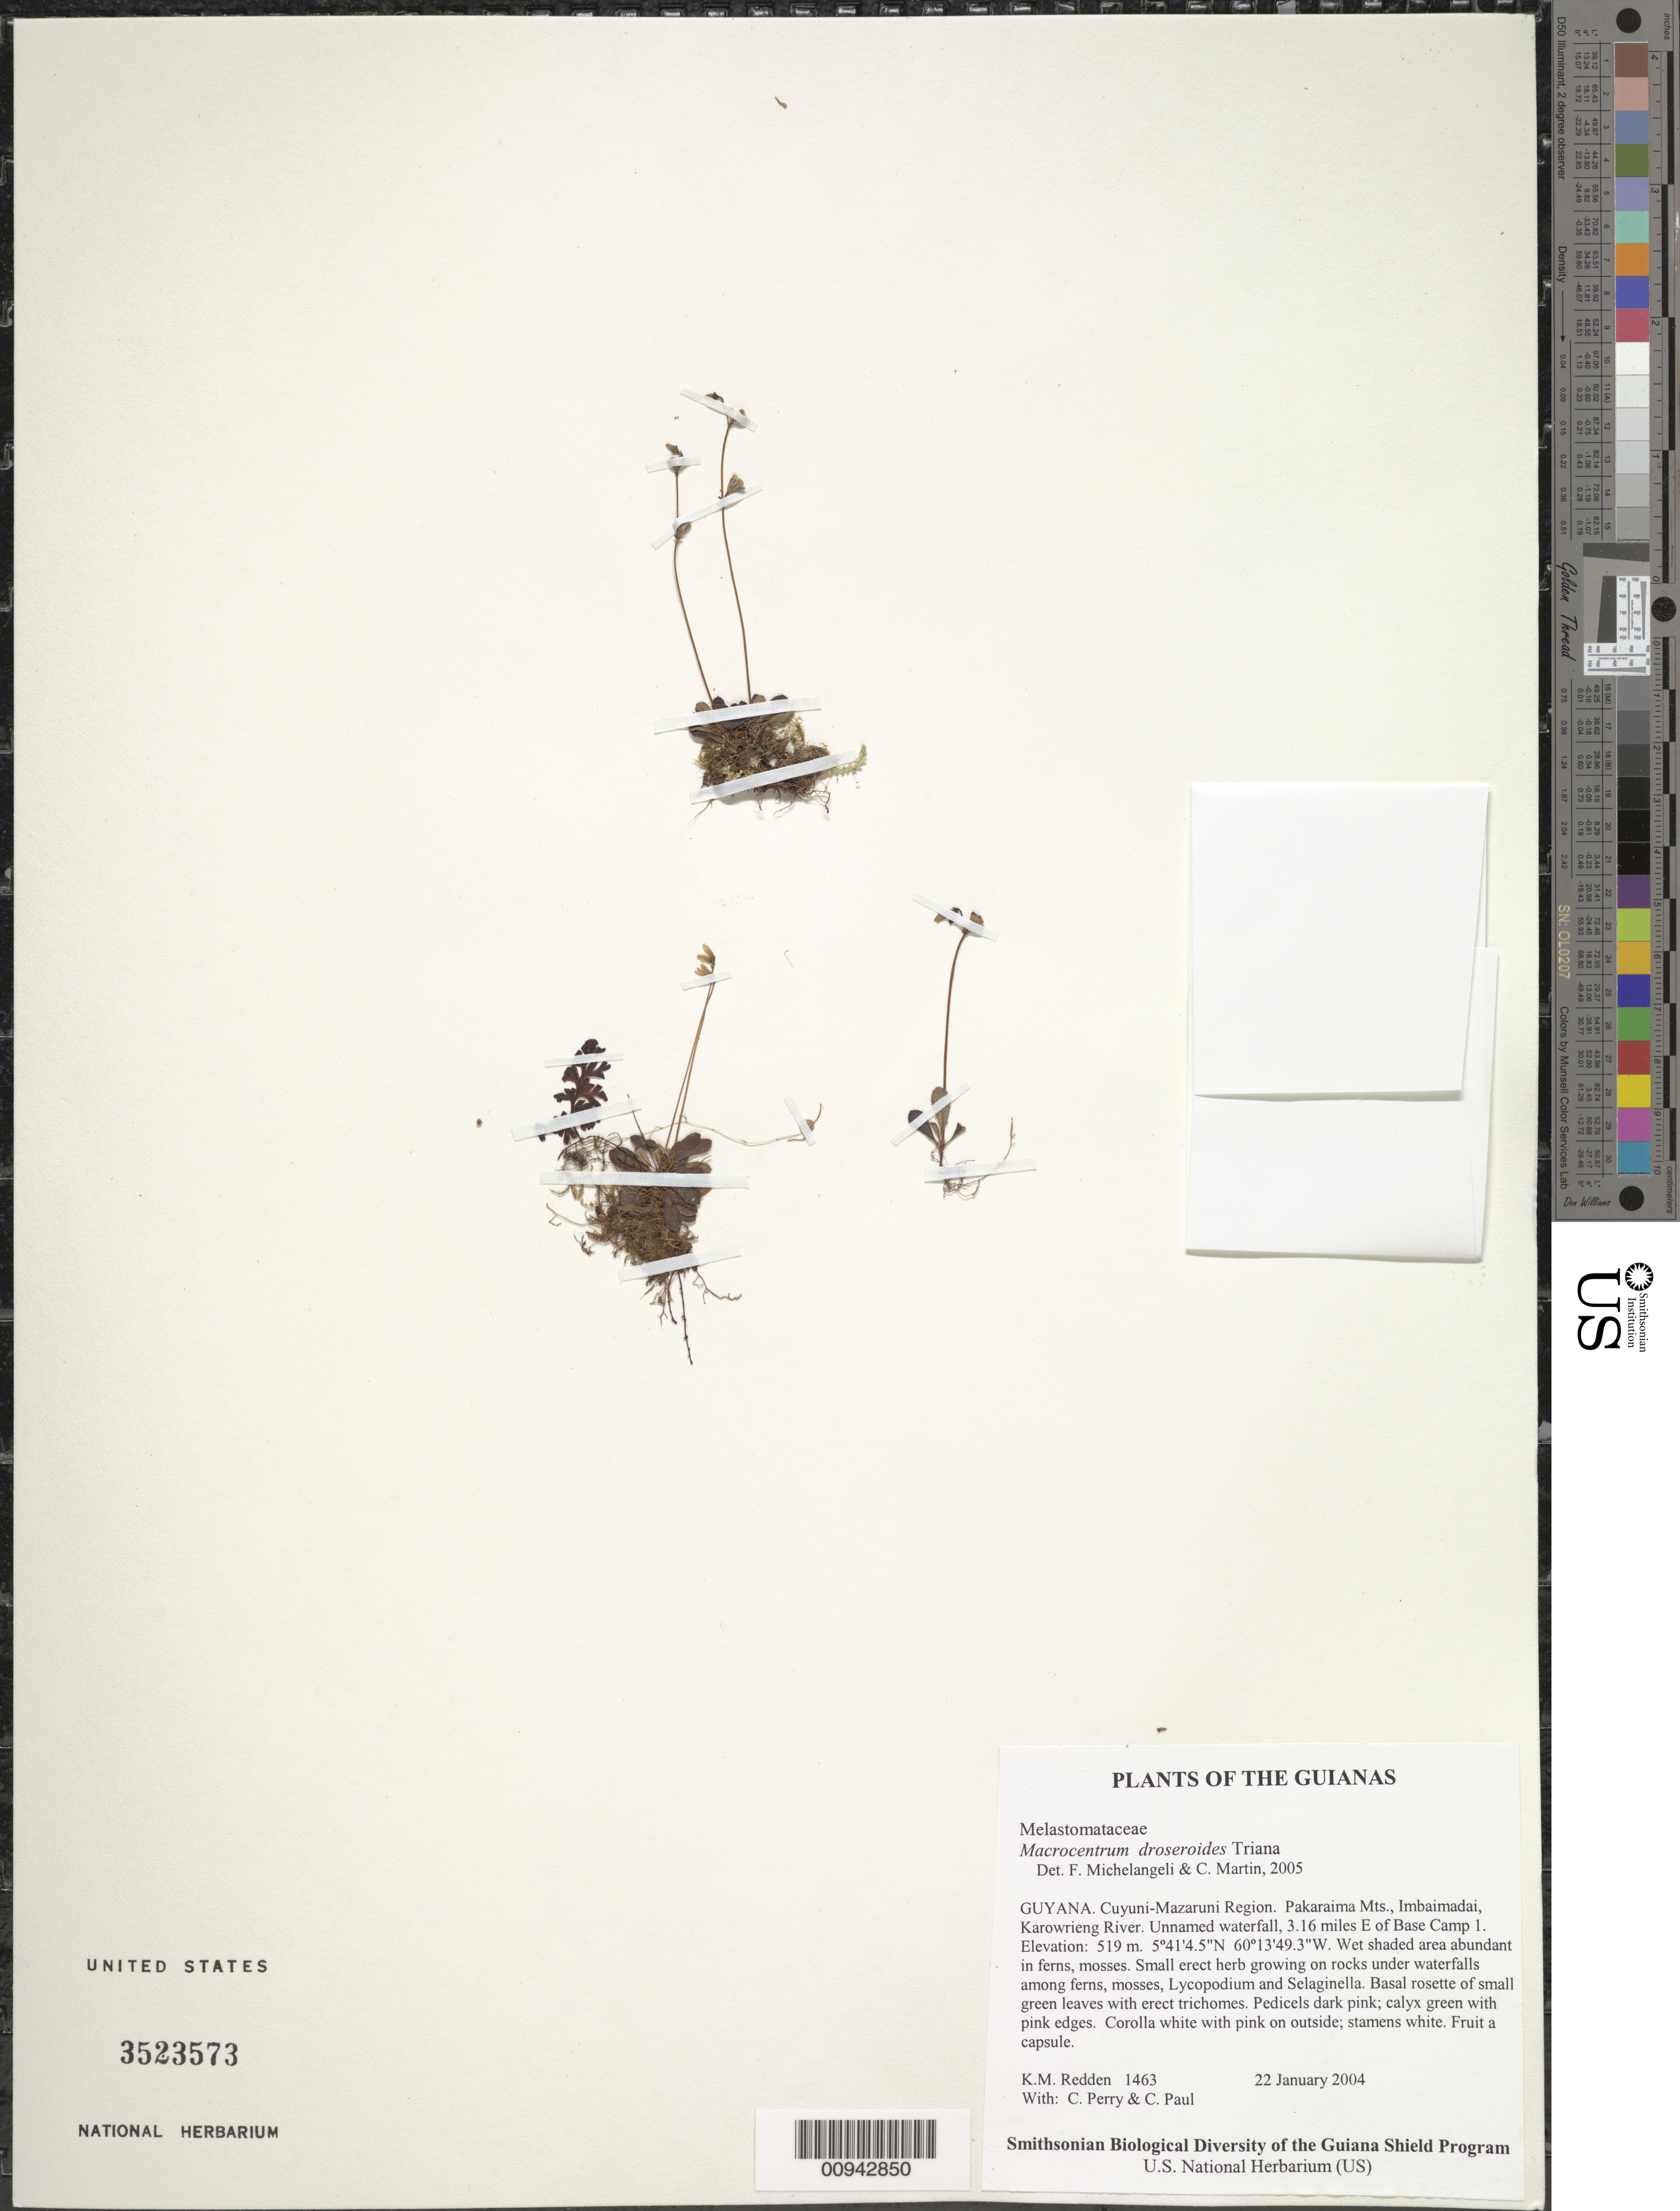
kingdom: Plantae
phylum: Tracheophyta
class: Magnoliopsida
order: Myrtales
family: Melastomataceae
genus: Macrocentrum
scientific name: Macrocentrum droseroides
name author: Triana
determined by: Michelangeli, F. A.; Martin, C.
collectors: K. M. Redden, C. Perry & C. Paul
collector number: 1463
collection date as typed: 22 January 2004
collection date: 2004-01-22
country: Guyana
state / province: Cuyuni-Mazaruni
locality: Pakaraima Mts., Imbaimadai, Karowrieng River. Unnamed waterfall, 3.16 miles E of Base Camp 1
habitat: Wet shaded area abundant in ferns, mosses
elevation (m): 519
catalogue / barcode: US 3523573